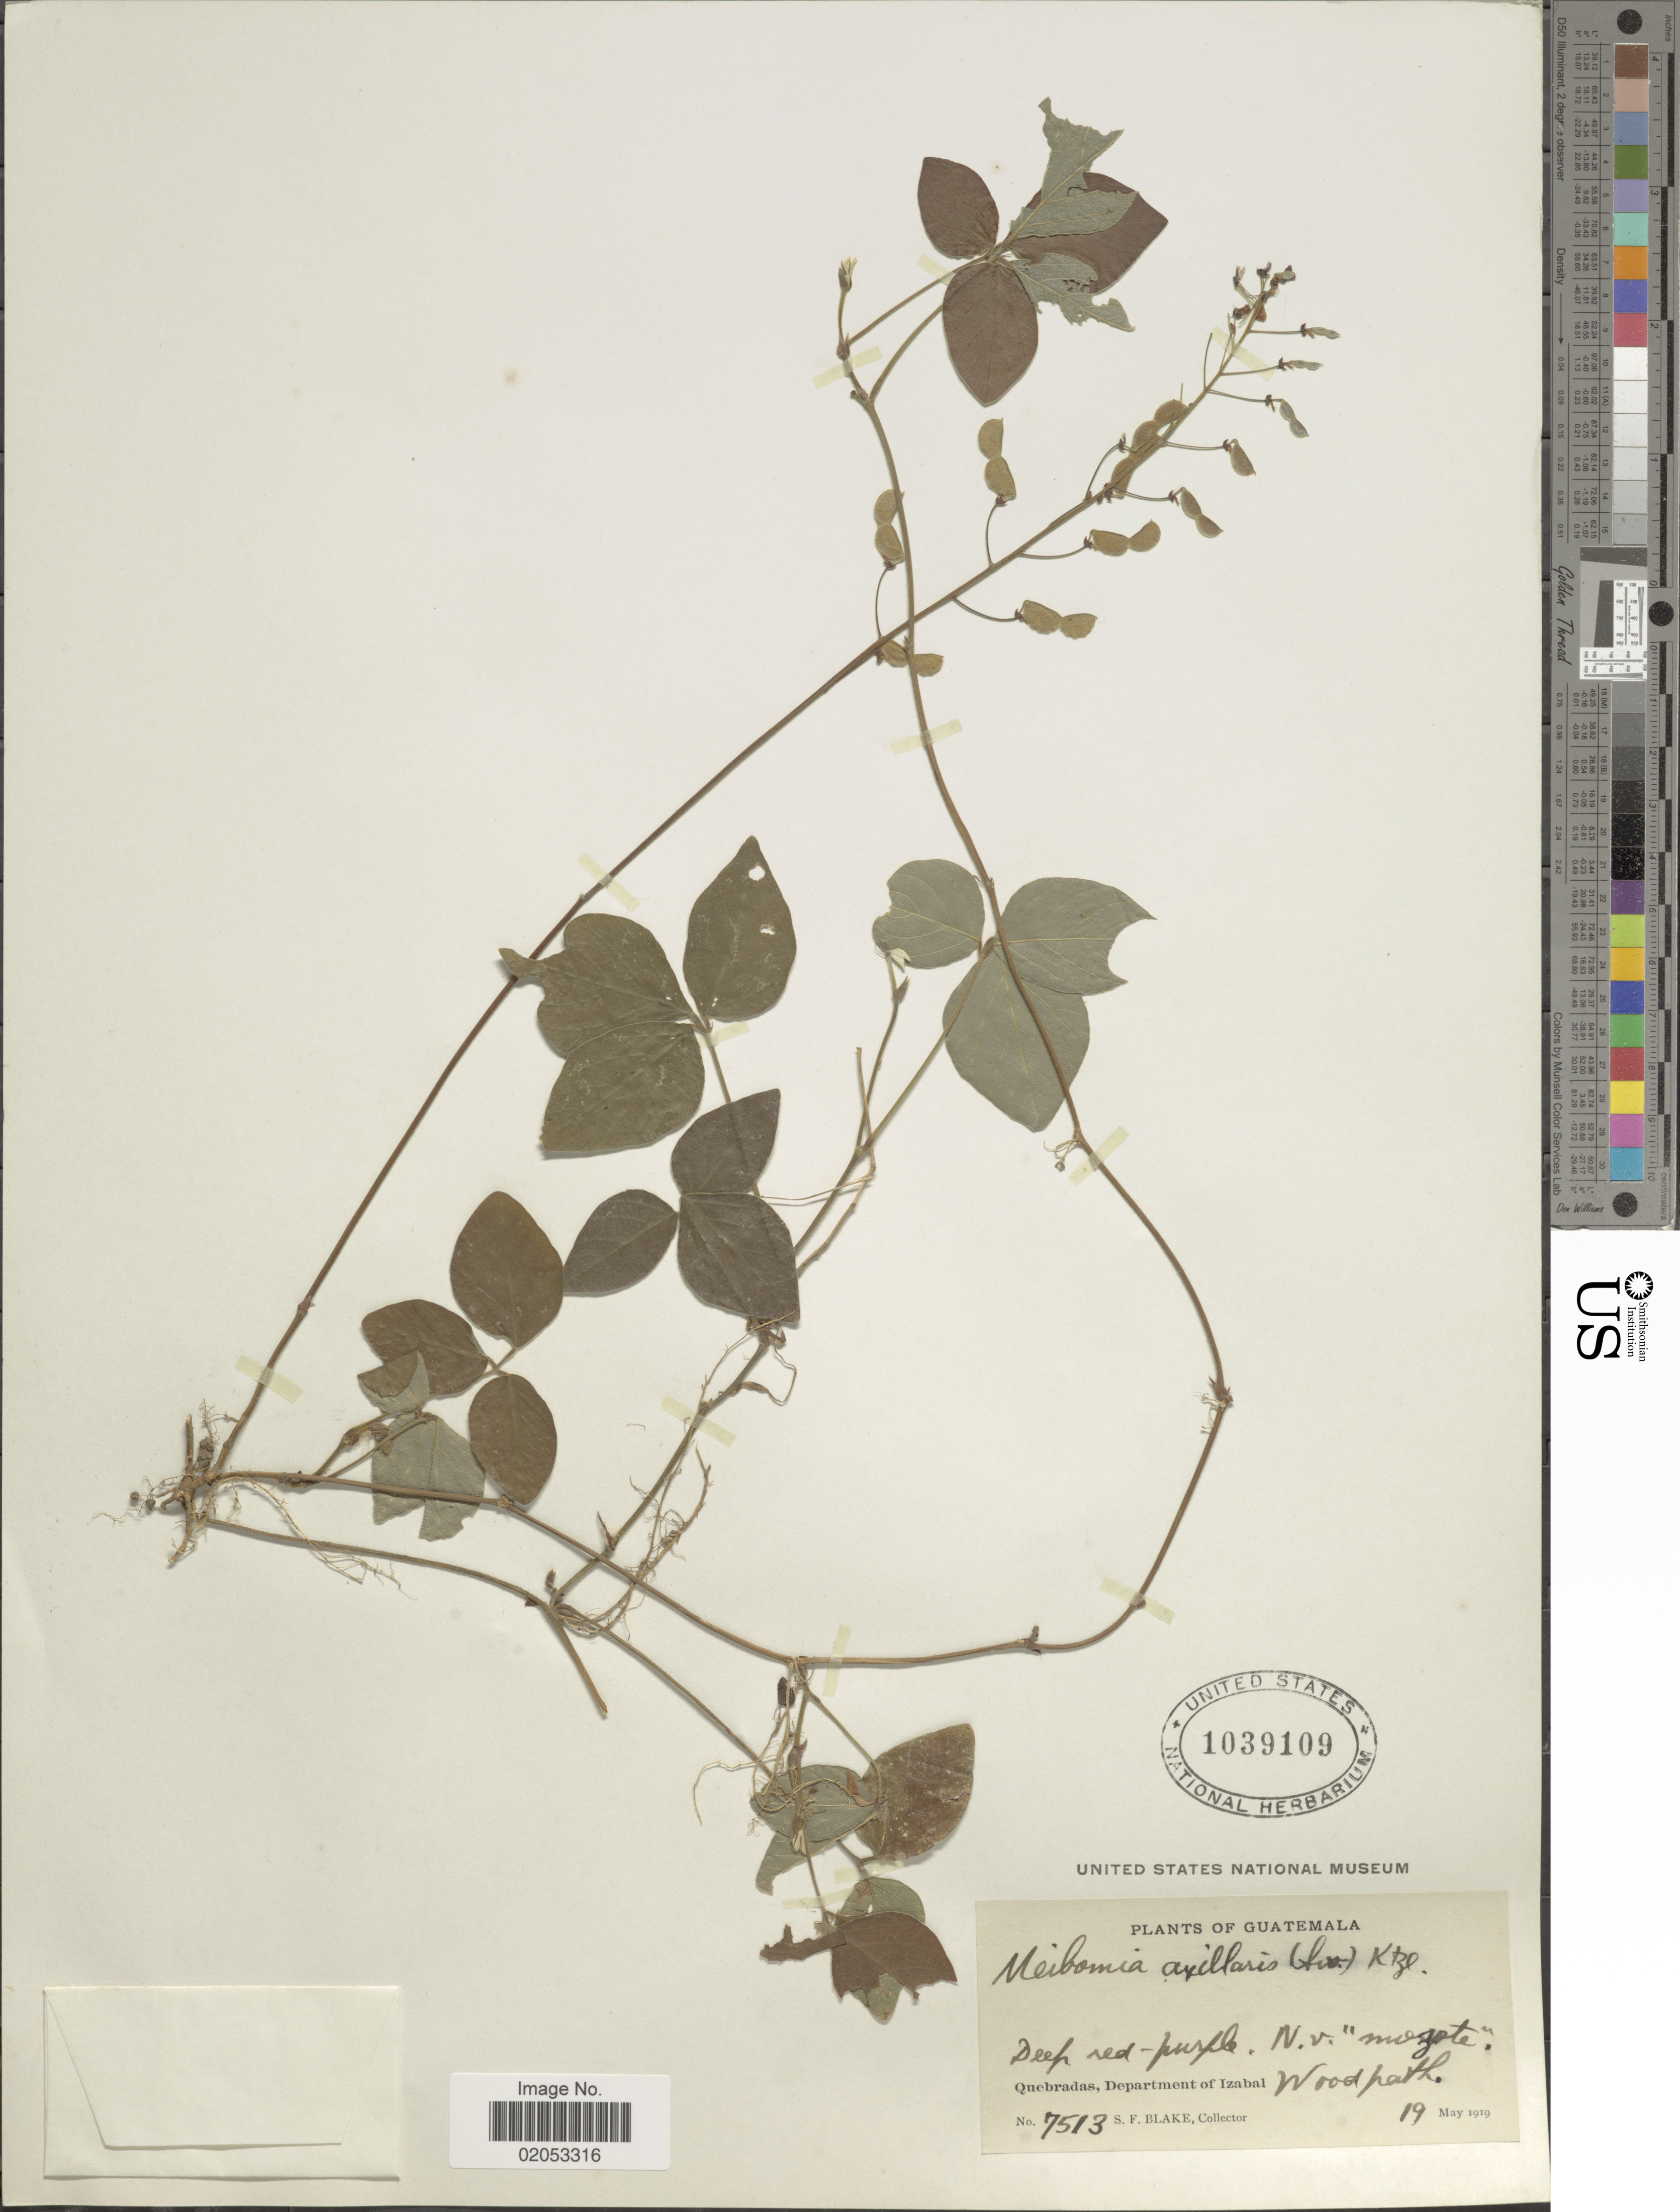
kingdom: Plantae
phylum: Tracheophyta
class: Magnoliopsida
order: Fabales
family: Fabaceae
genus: Desmodium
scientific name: Desmodium axillare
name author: (Sw.) DC.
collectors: S. Blake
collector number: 7513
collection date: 1919-05-19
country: Guatemala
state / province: Izabal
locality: Quebradas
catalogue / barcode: US 1039109